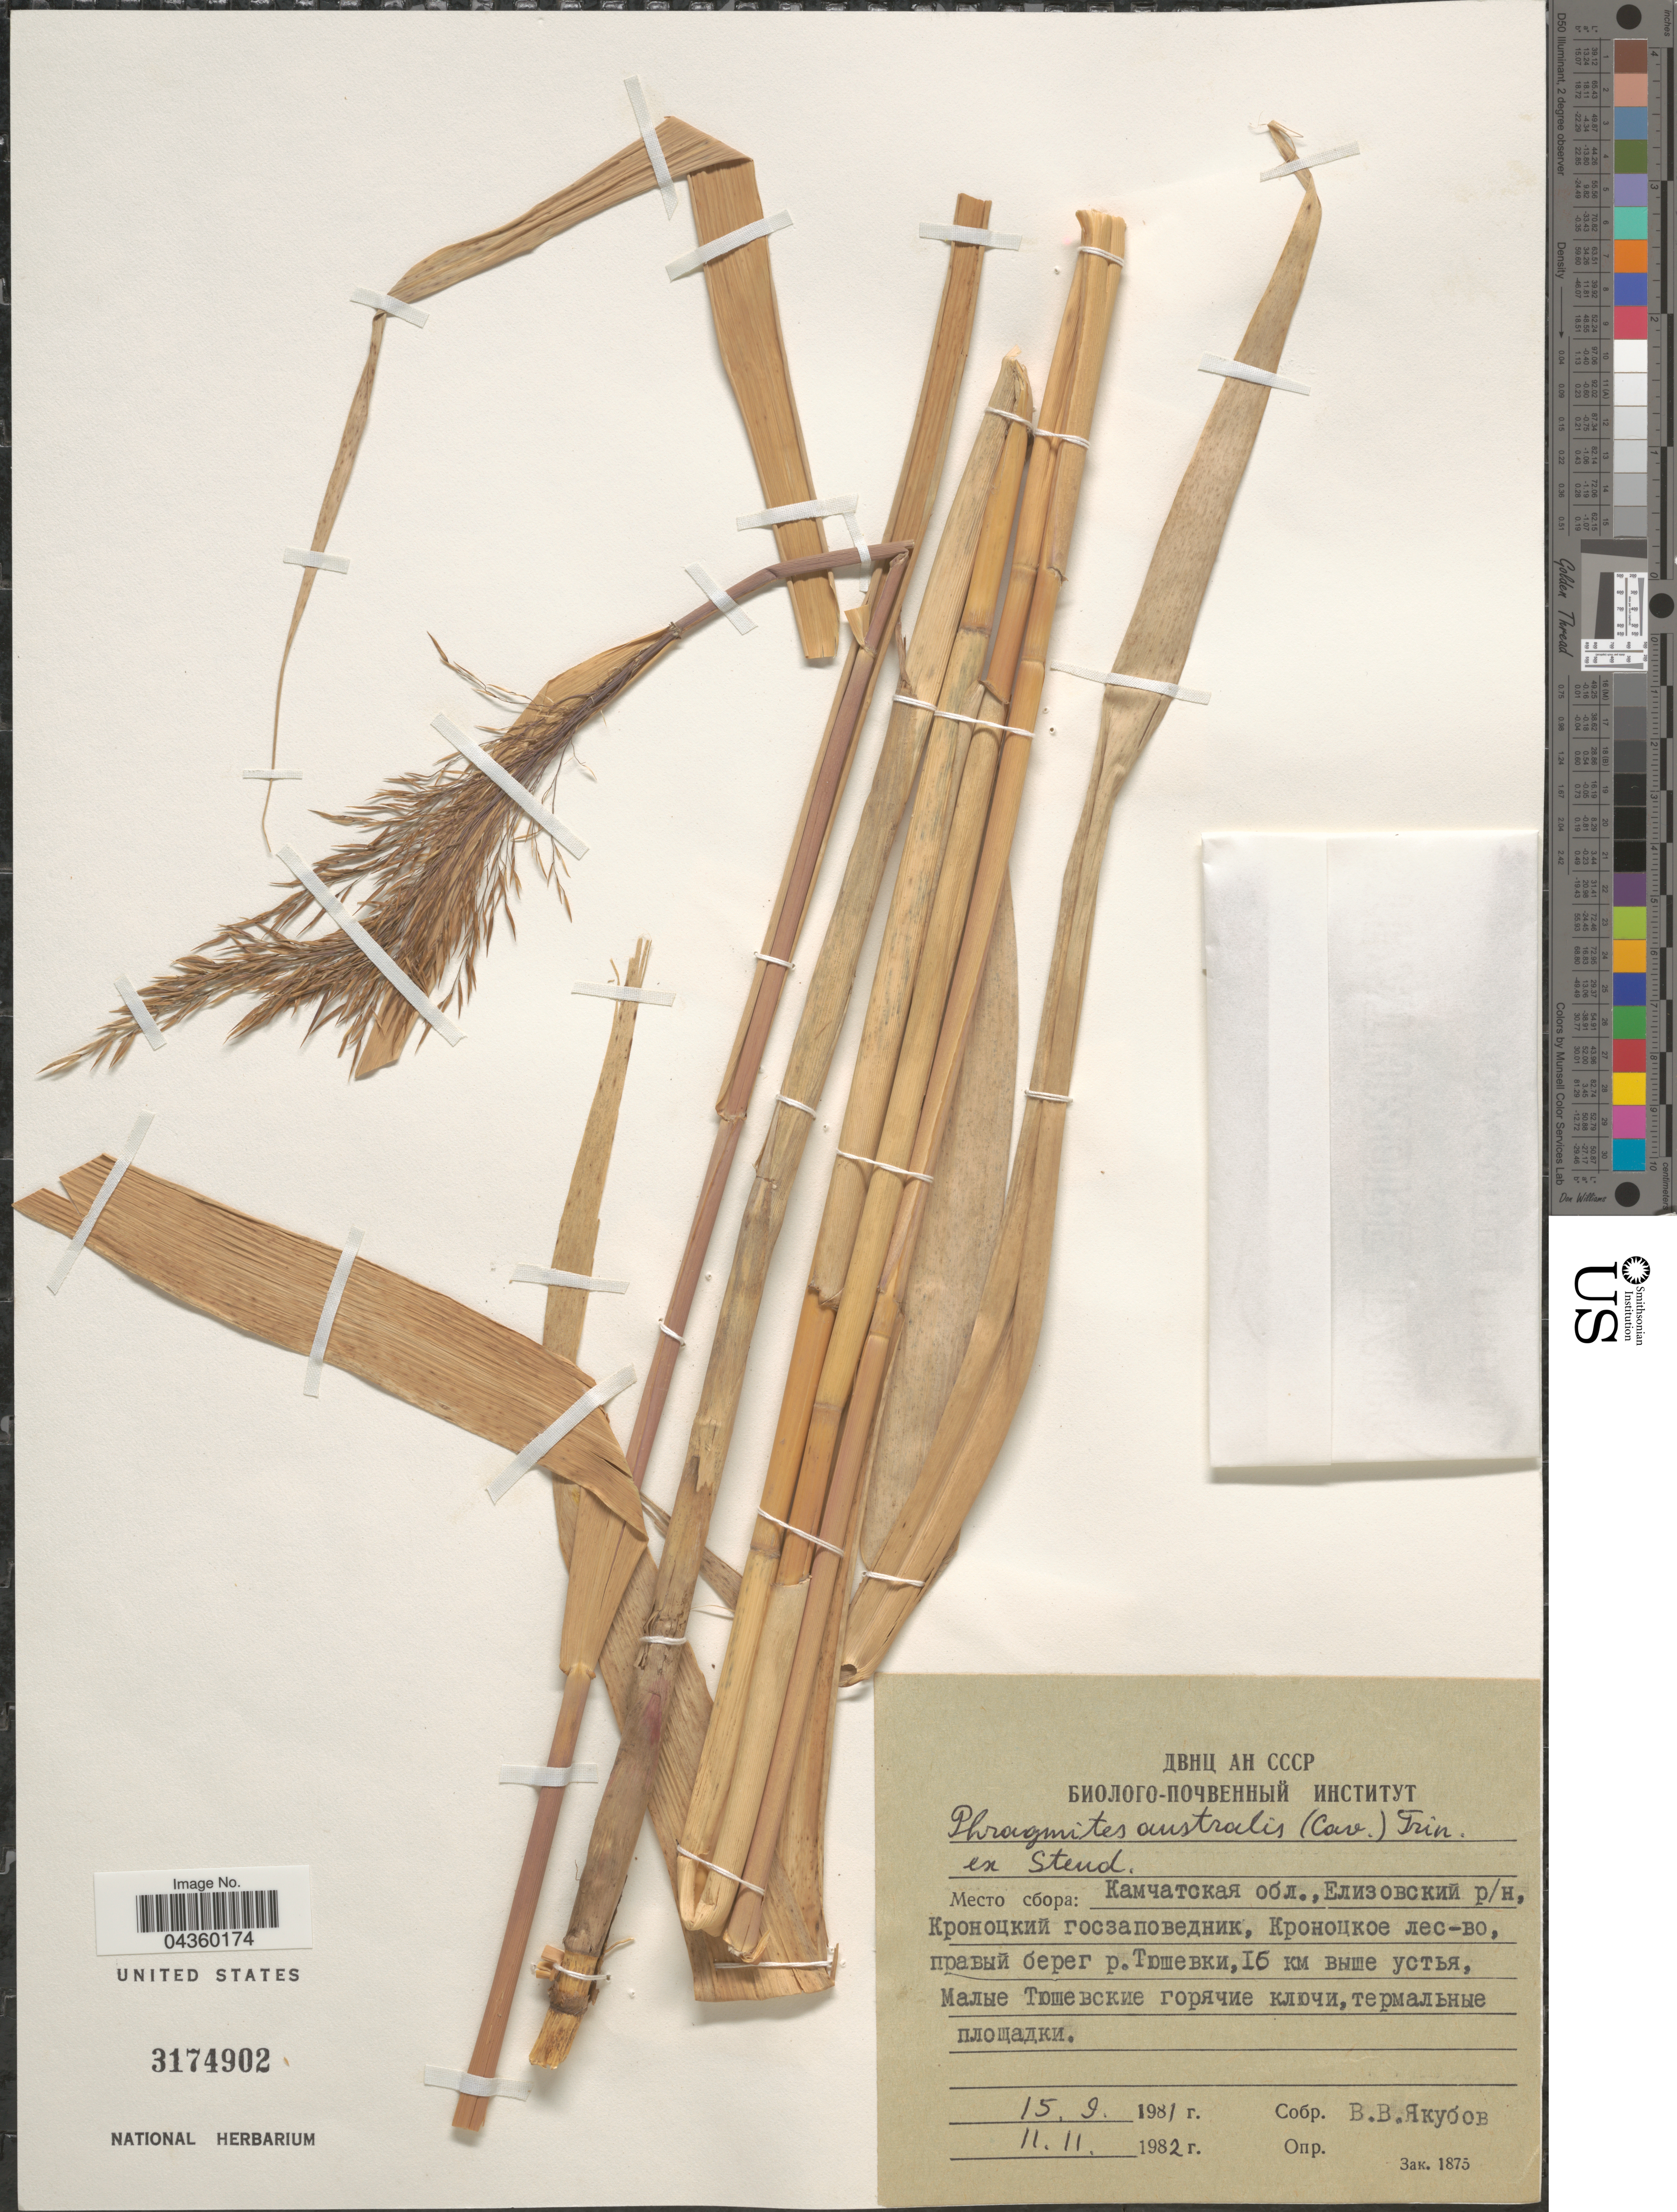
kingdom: Plantae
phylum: Tracheophyta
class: Liliopsida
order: Poales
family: Poaceae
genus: Phragmites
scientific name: Phragmites australis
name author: (Cav.) Trin. ex Steud.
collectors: V. Yakubov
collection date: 1981-09-15/1982-11-11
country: Russian Federation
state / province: Kamchatka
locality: District Elizovskiy, 16 km above mouth of river Tyushevka, right shore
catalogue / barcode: US 3174902